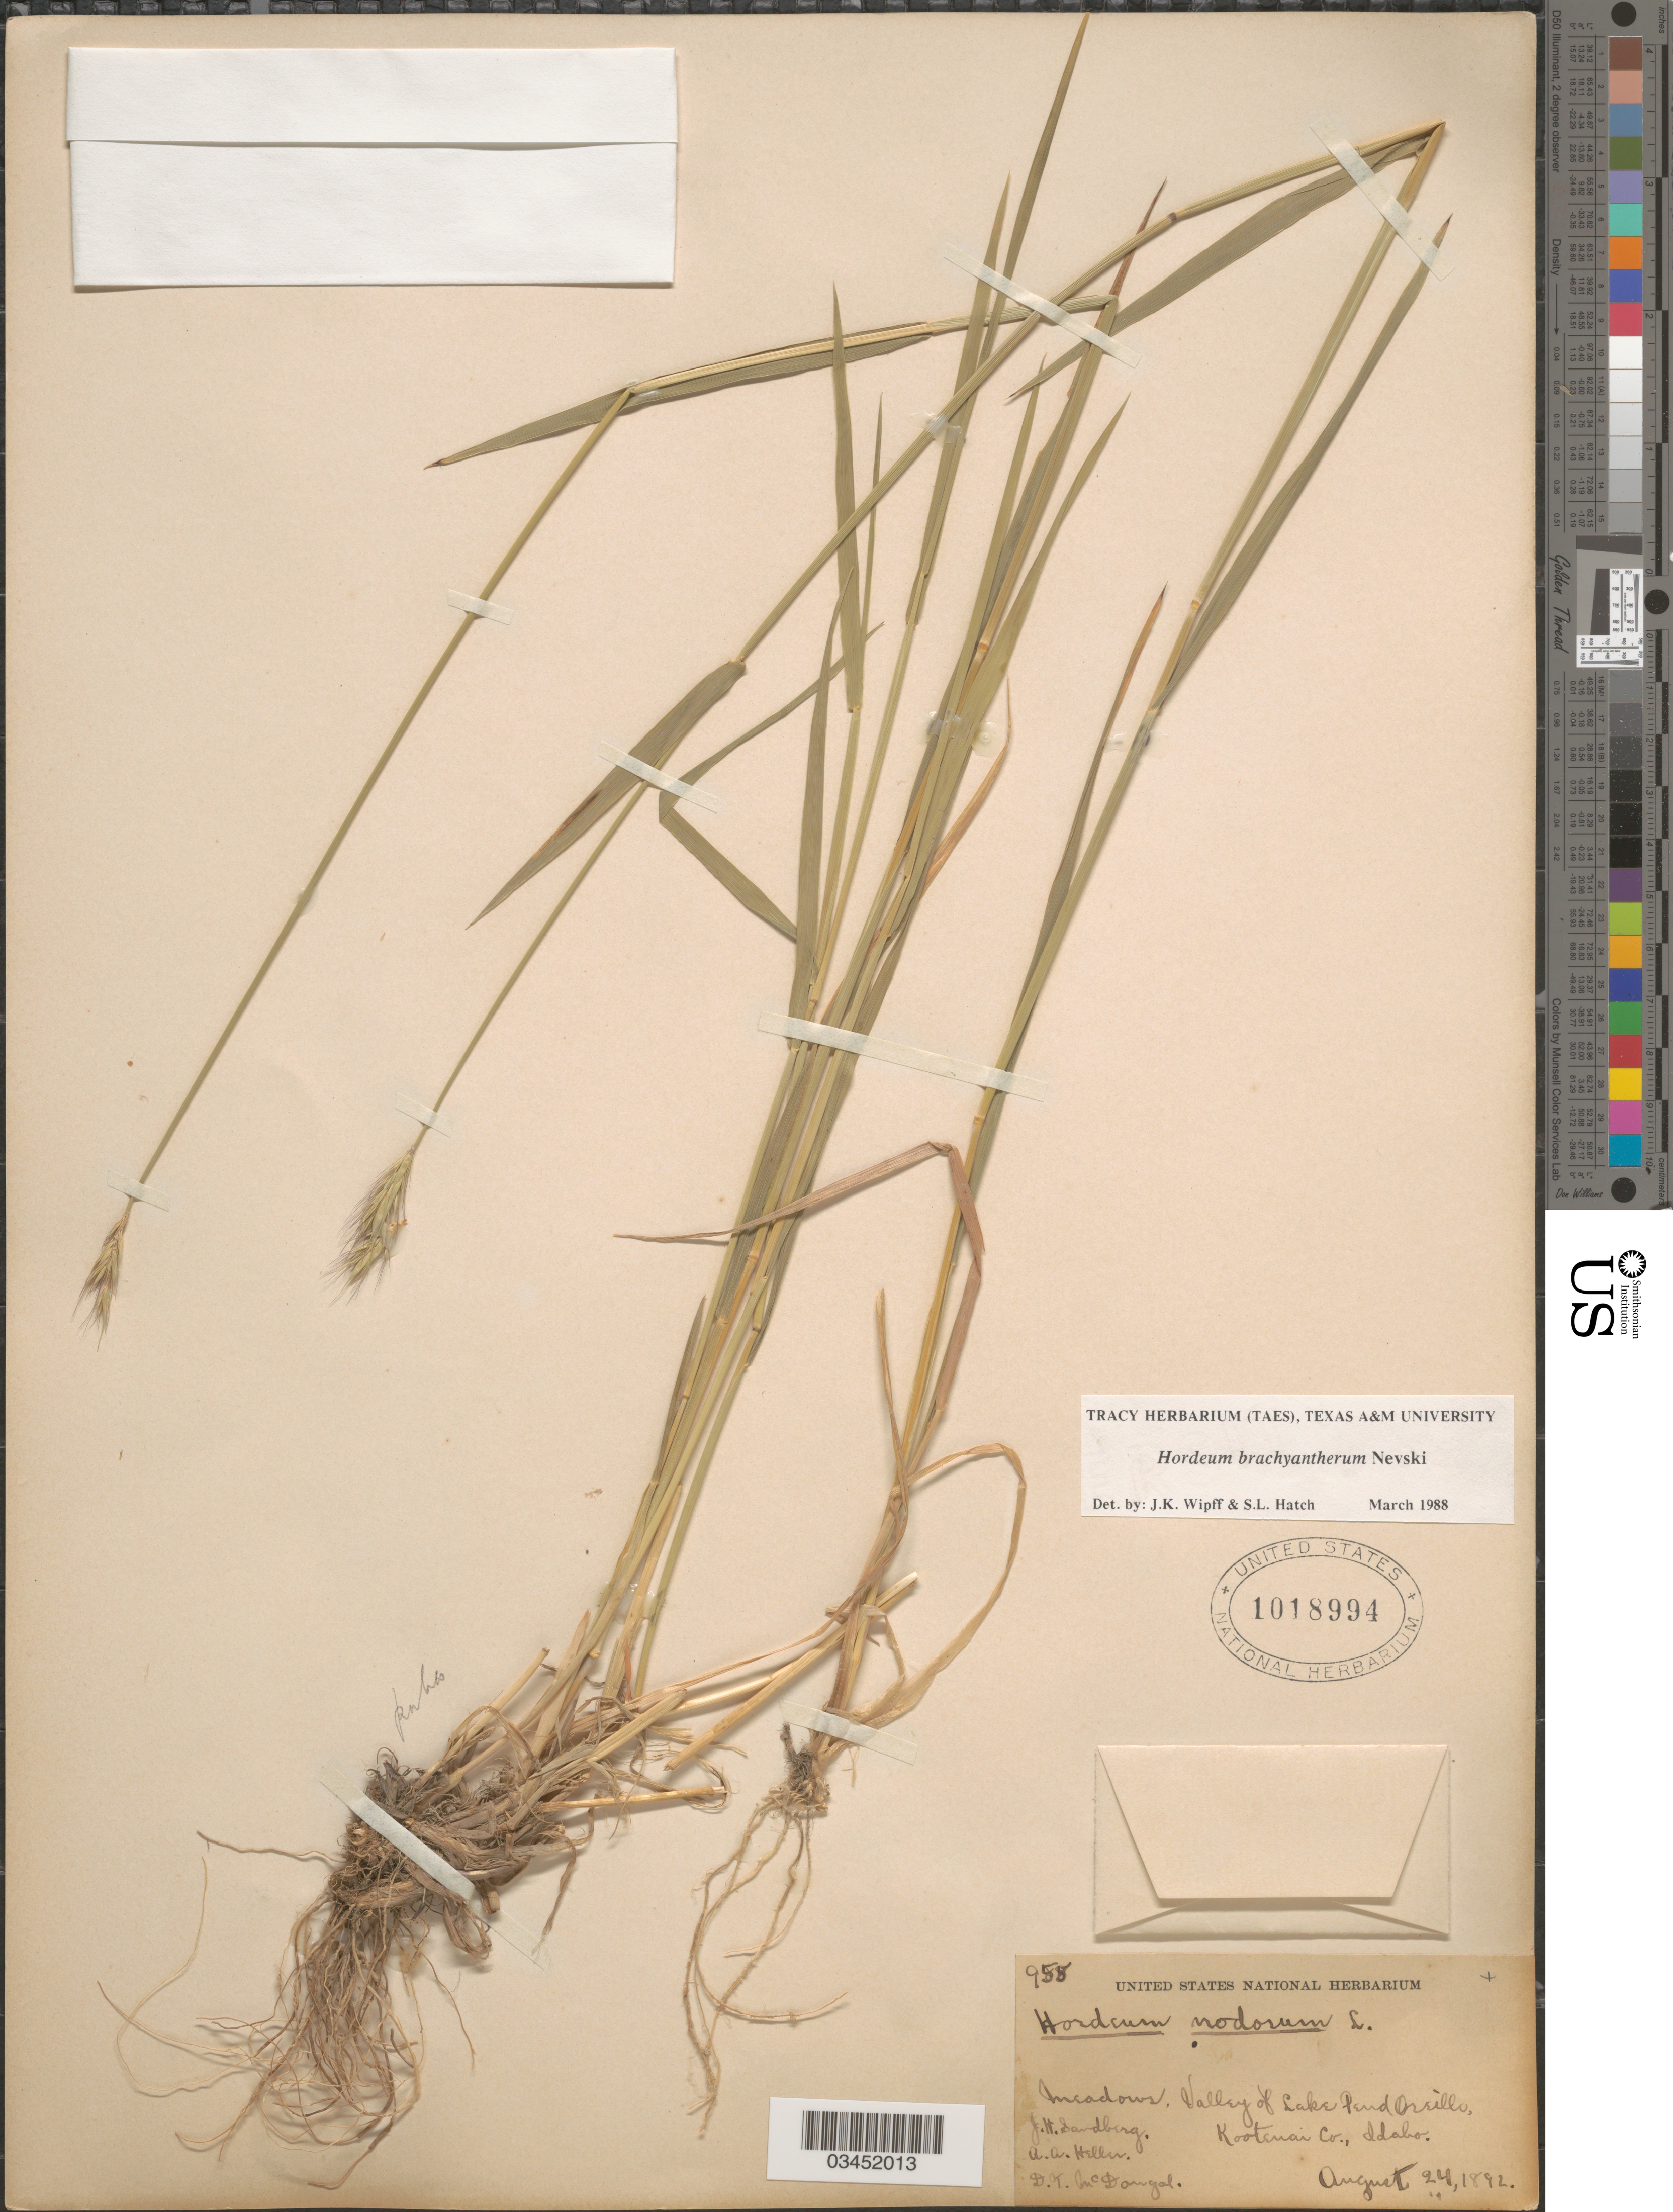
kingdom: Plantae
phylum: Tracheophyta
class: Liliopsida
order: Poales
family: Poaceae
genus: Hordeum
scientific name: Hordeum brachyantherum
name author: Nevski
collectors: J. H. Sandberg, A. A. Heller & D. McDougal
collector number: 958*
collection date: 1892-08-24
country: United States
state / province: Idaho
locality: Meadows, Valley of Lake Pend Oreillo, Kootenai Co.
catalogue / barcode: US 1018994